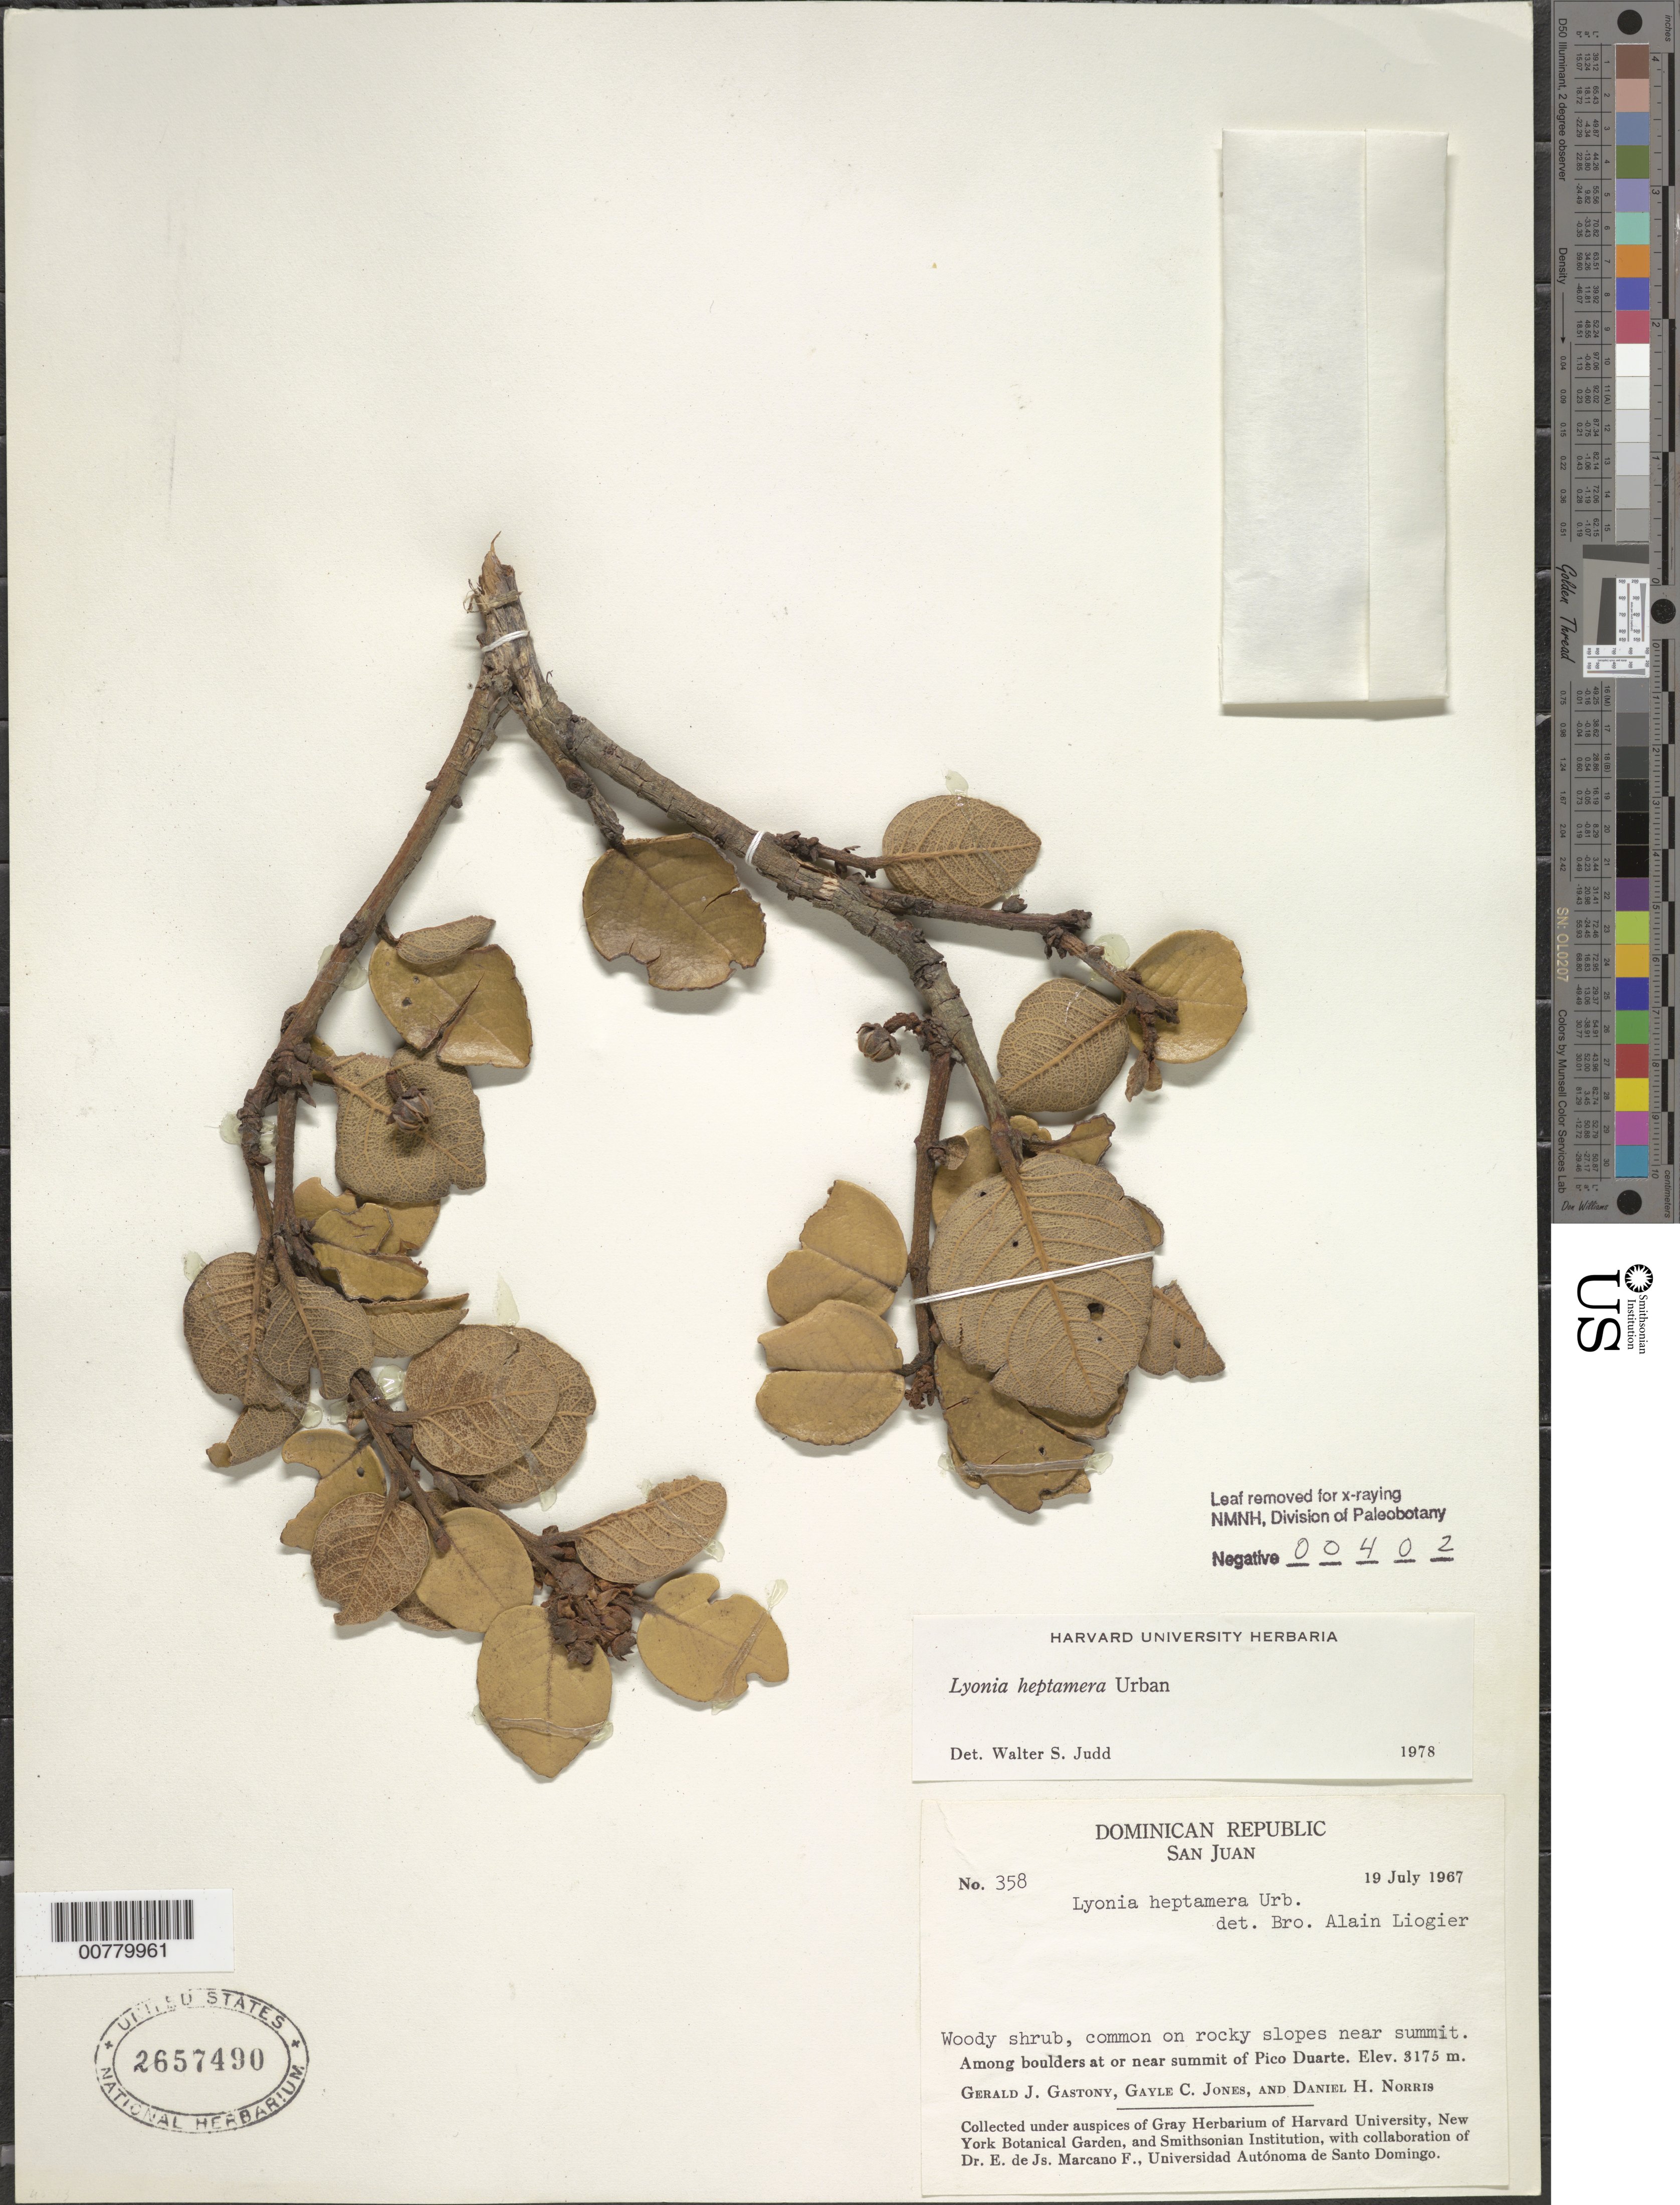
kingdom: Plantae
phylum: Tracheophyta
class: Magnoliopsida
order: Ericales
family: Ericaceae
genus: Lyonia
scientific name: Lyonia heptamera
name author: Urb.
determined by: Judd, Walter S.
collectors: G. Gastony, G. C. Jones & D. H. Norris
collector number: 358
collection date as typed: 19 Jul 1967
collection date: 1967-07-19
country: Dominican Republic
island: Hispaniola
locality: Among boulders at or near summit of Duarte Peak.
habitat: Rocky slopes near summit.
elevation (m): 3175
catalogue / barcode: US 2657490